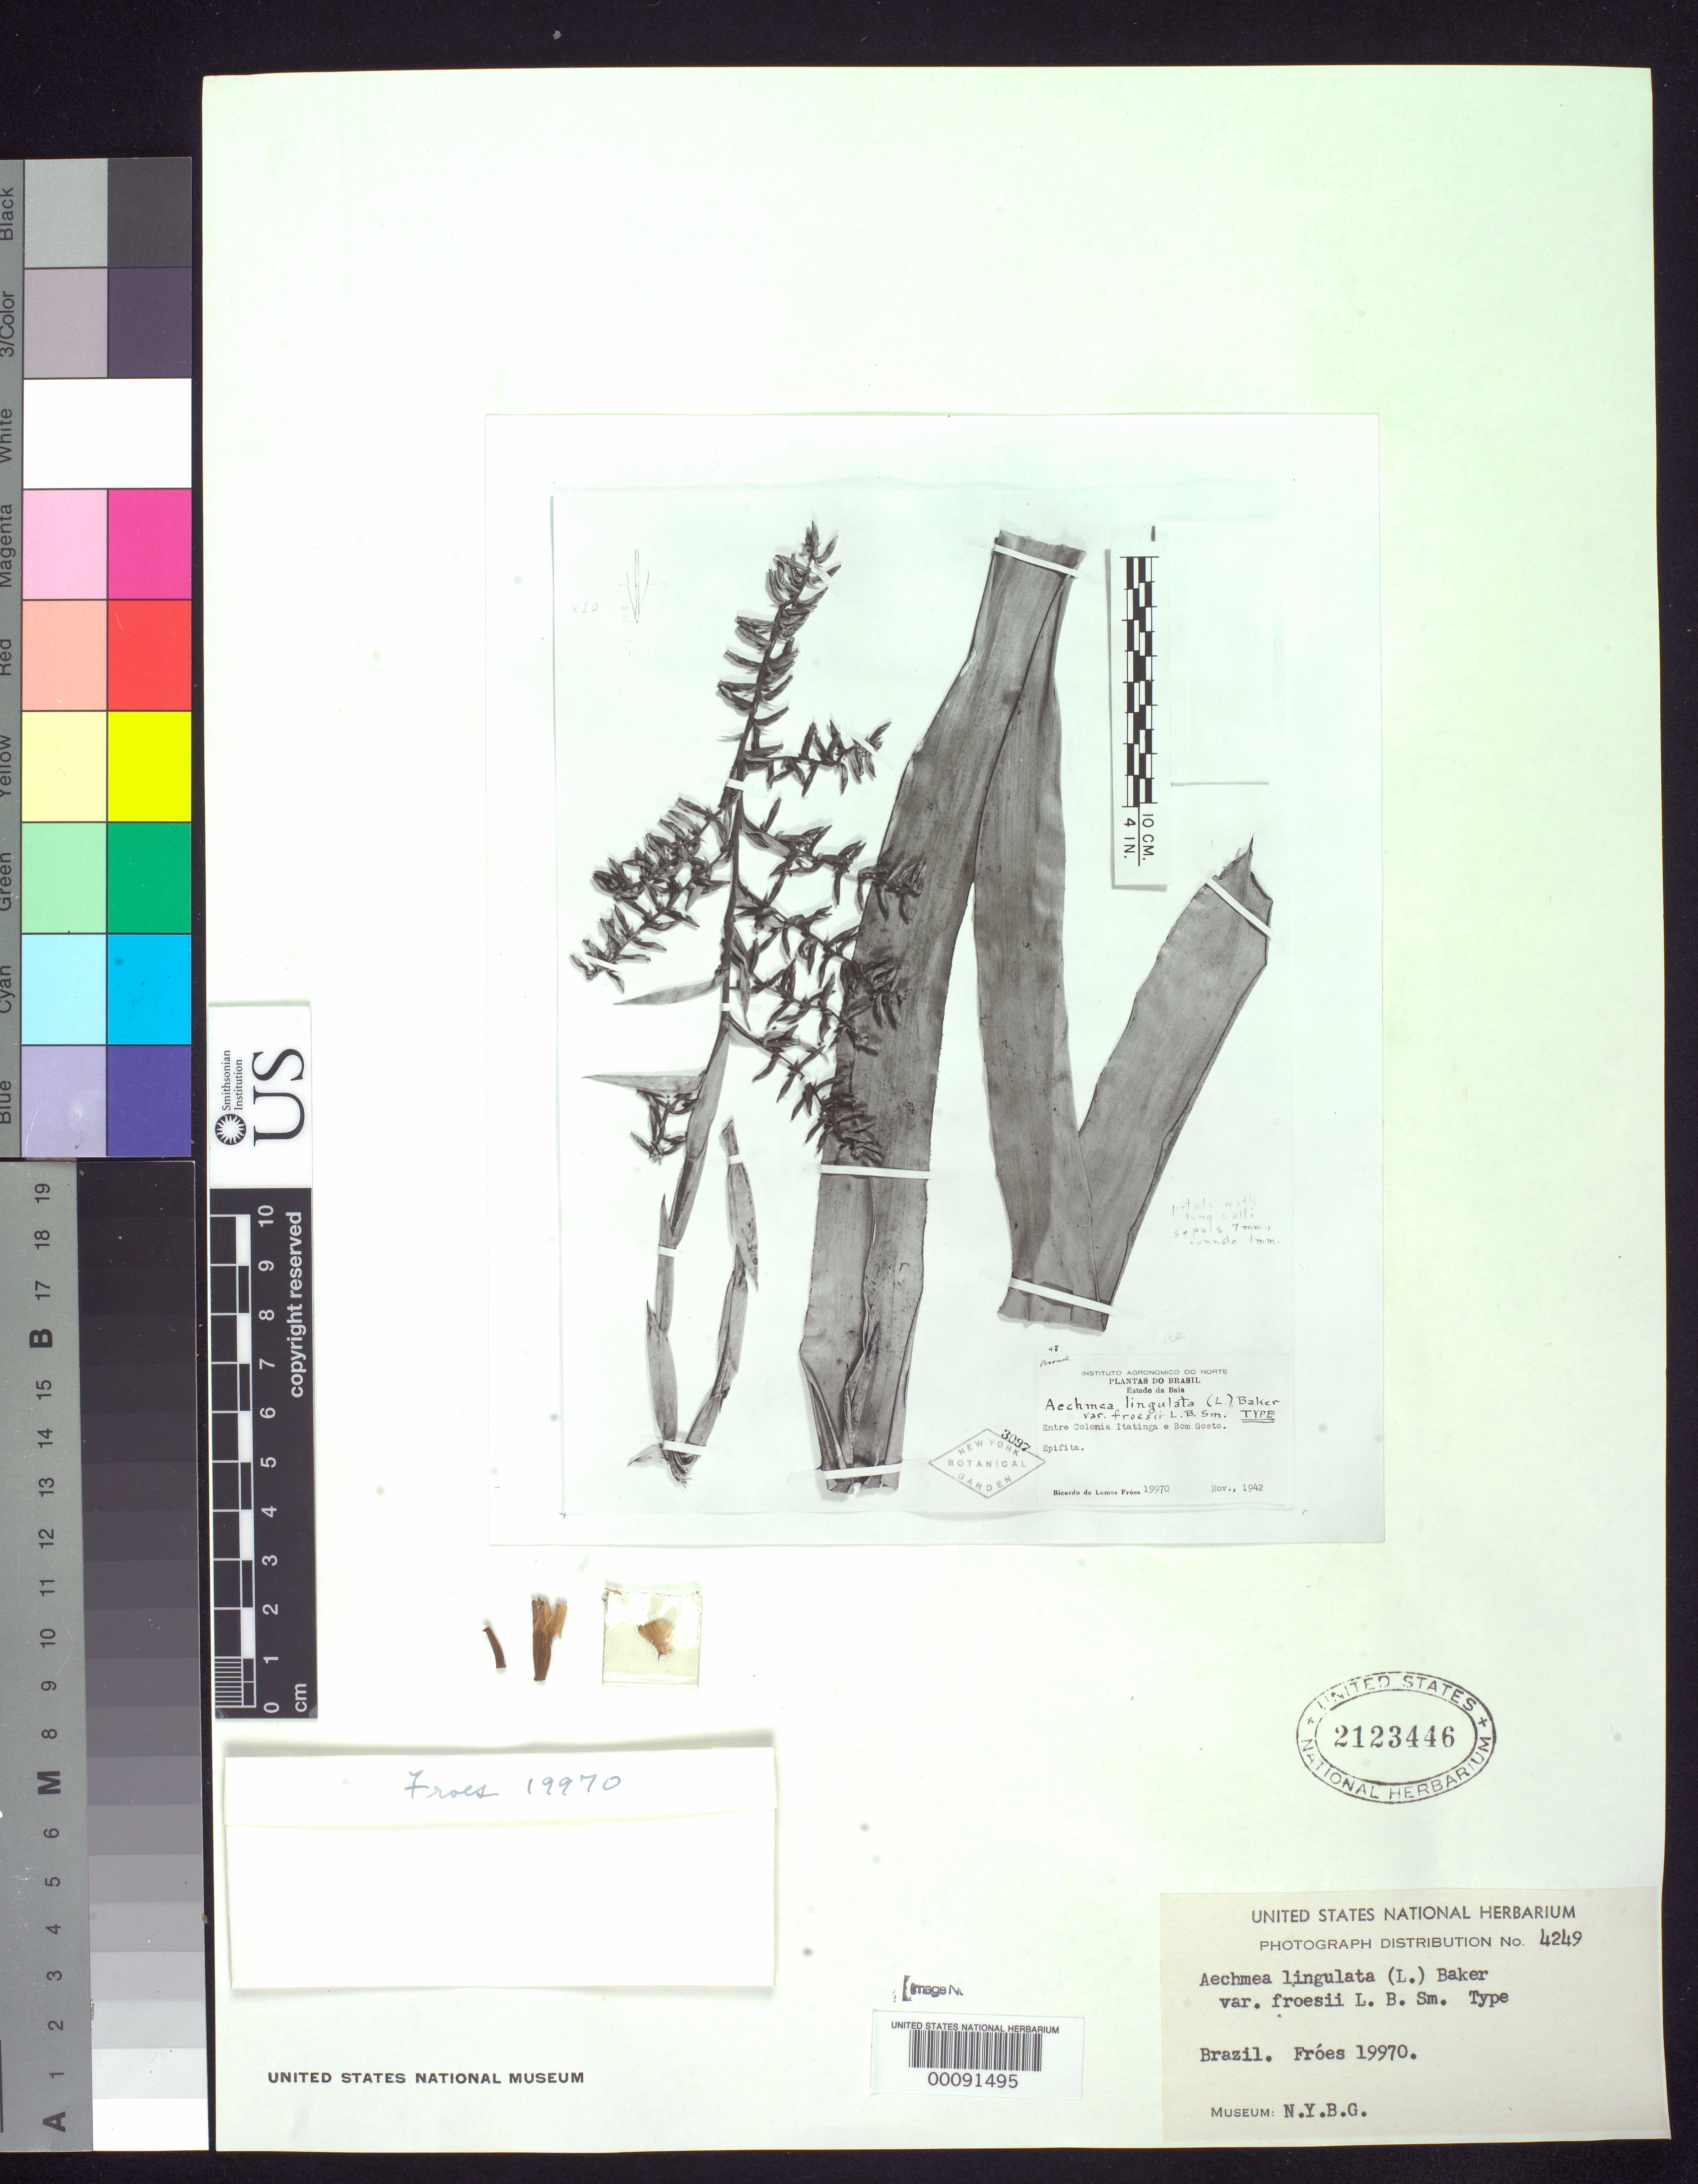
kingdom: Plantae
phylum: Tracheophyta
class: Liliopsida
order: Poales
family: Bromeliaceae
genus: Aechmea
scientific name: Aechmea lingulata var. froesii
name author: L.B. Sm.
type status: Type Fragment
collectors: R. L. Fróes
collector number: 19970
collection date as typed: Nov 1942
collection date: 1942-11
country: Brazil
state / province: Bahia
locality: Between Colonia Itatinga and Bom Gosto.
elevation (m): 1500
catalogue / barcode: US 2123446